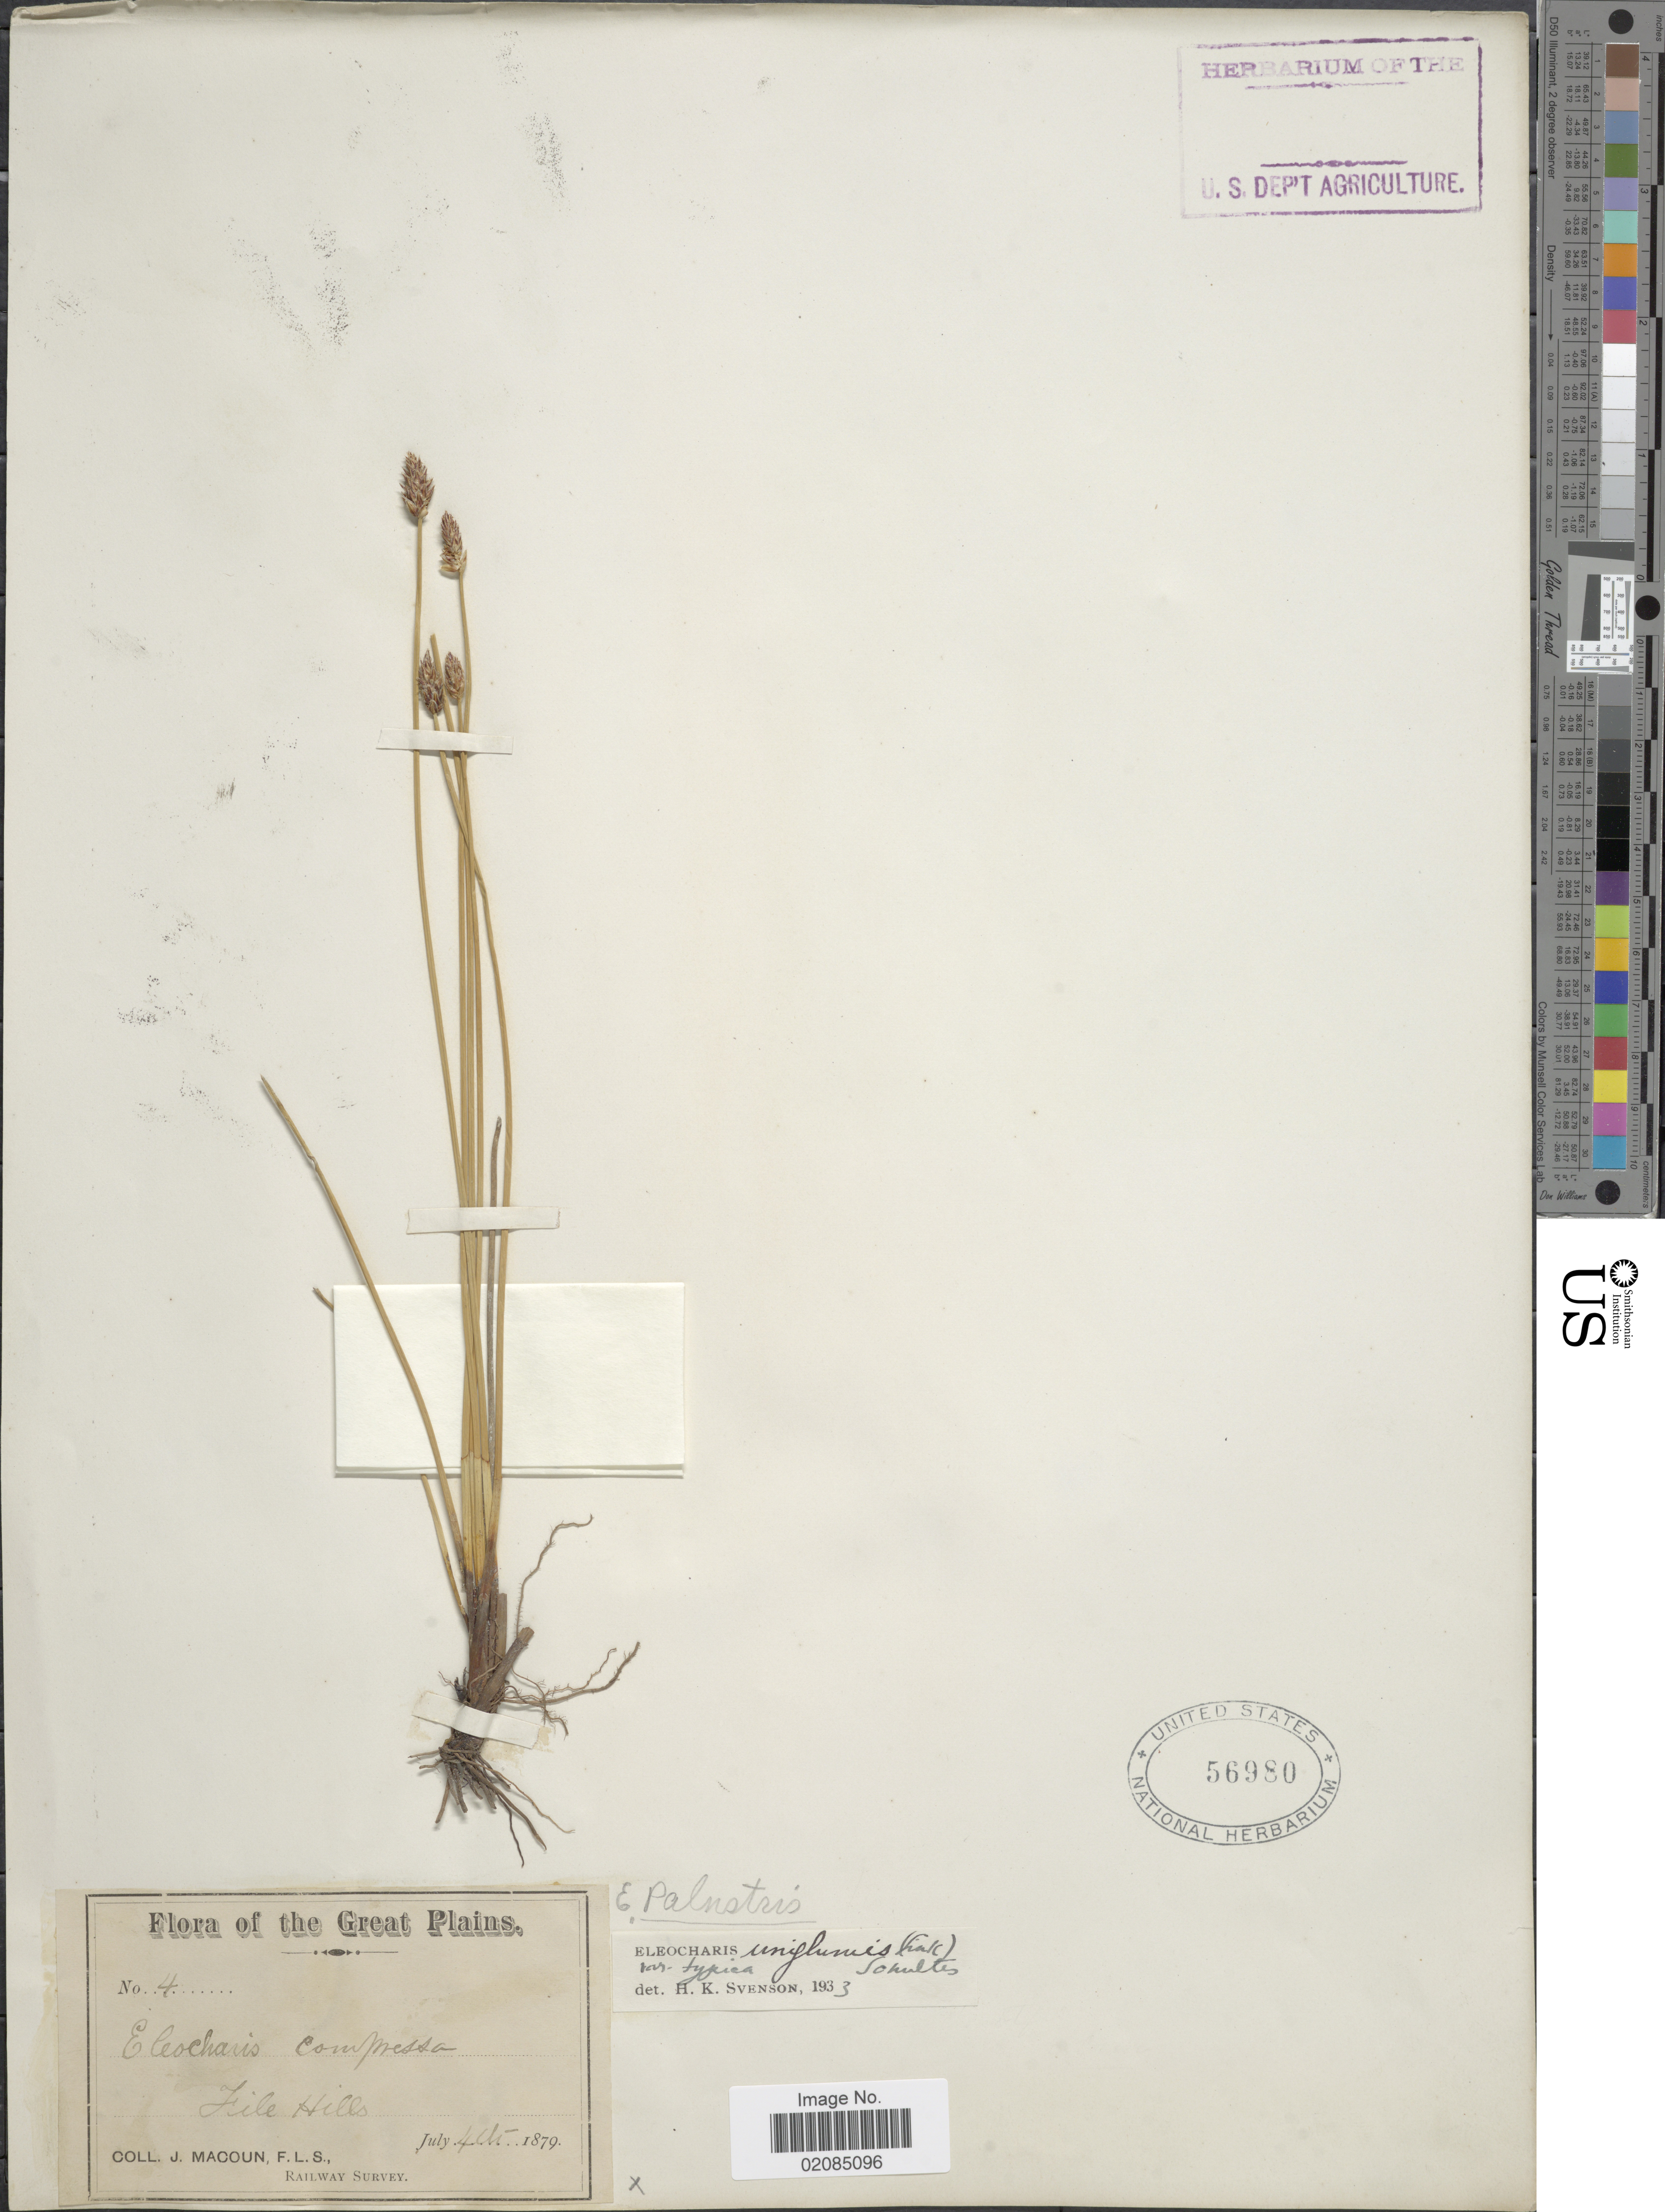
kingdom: Plantae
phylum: Tracheophyta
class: Liliopsida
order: Poales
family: Cyperaceae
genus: Eleocharis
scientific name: Eleocharis uniglumis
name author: (Link) Schult.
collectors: J. Macoun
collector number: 4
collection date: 1879-07-04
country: Canada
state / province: Saskatchewan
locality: Great Plains, File Hills, Railway Survey.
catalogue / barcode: US 56980